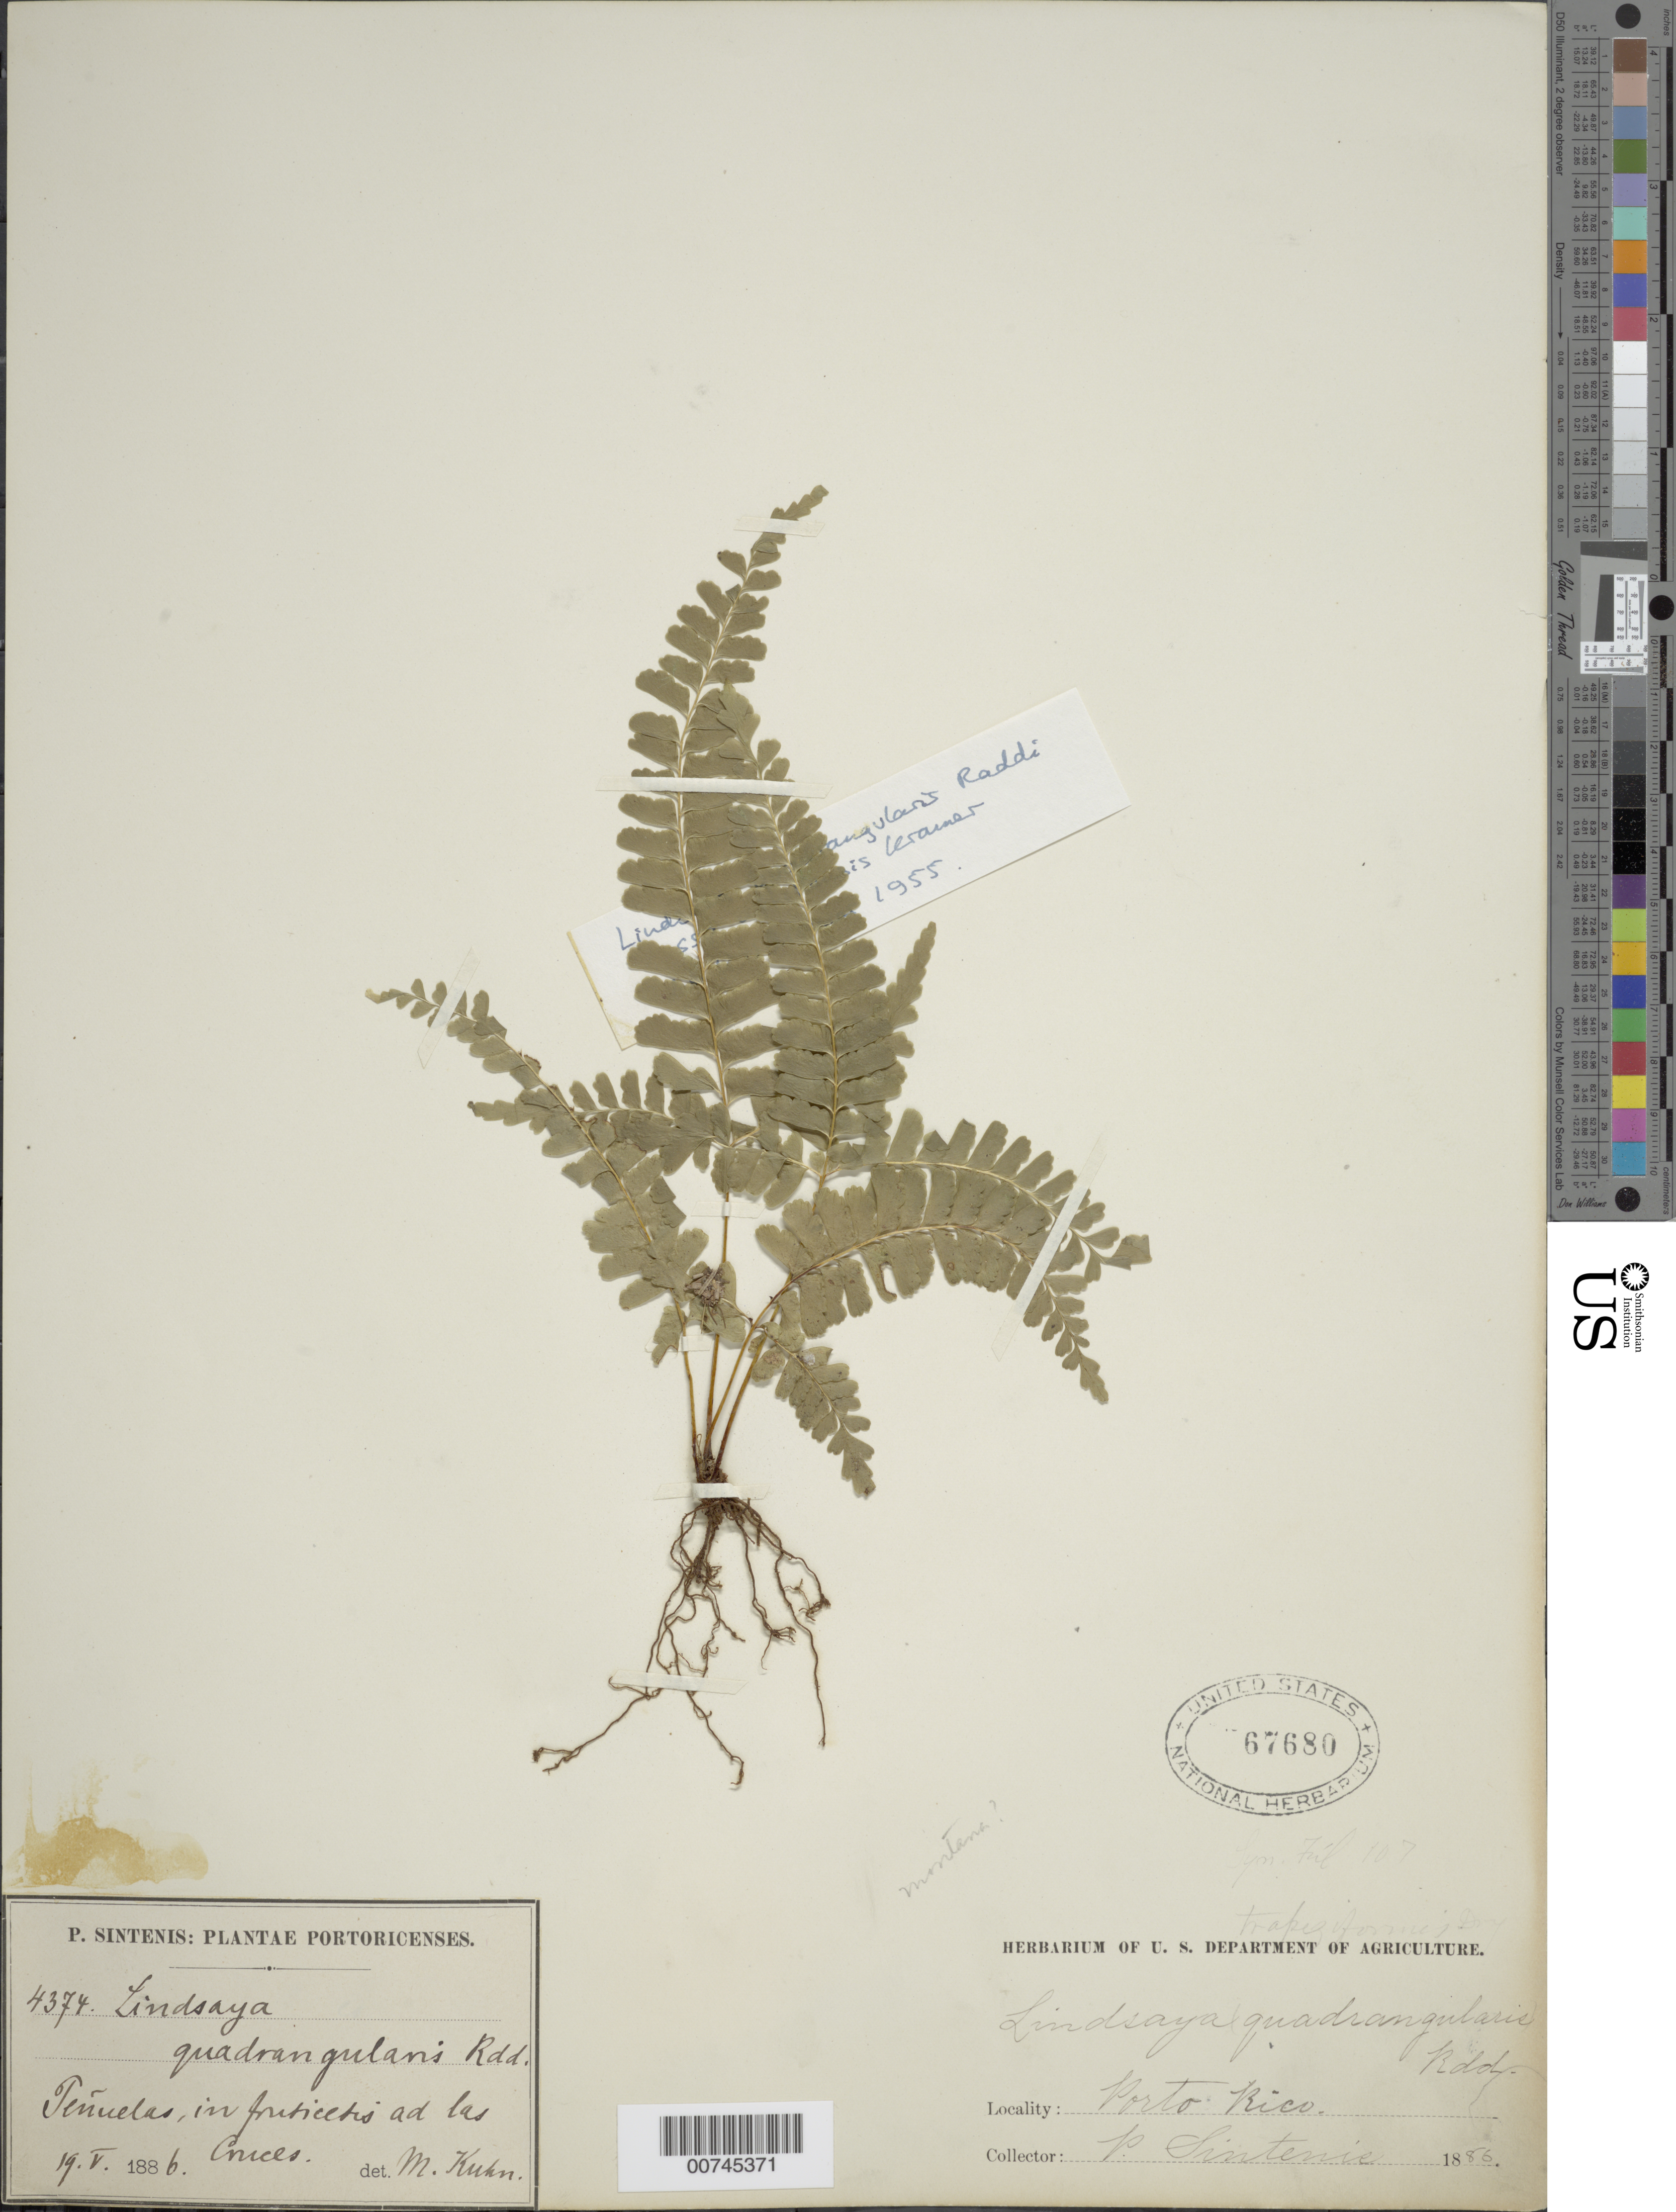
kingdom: Plantae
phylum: Tracheophyta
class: Polypodiopsida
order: Polypodiales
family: Lindsaeaceae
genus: Lindsaea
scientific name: Lindsaea quadrangularis subsp. antillensis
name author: K.U. Kramer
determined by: Kramer, K. U.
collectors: P. Sintenis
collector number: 4374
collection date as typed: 19 May 1886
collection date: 1886-05-19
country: Puerto Rico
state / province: Peñuelas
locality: Peñuelas, in fruticetis ad Las Cruces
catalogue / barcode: US 67680